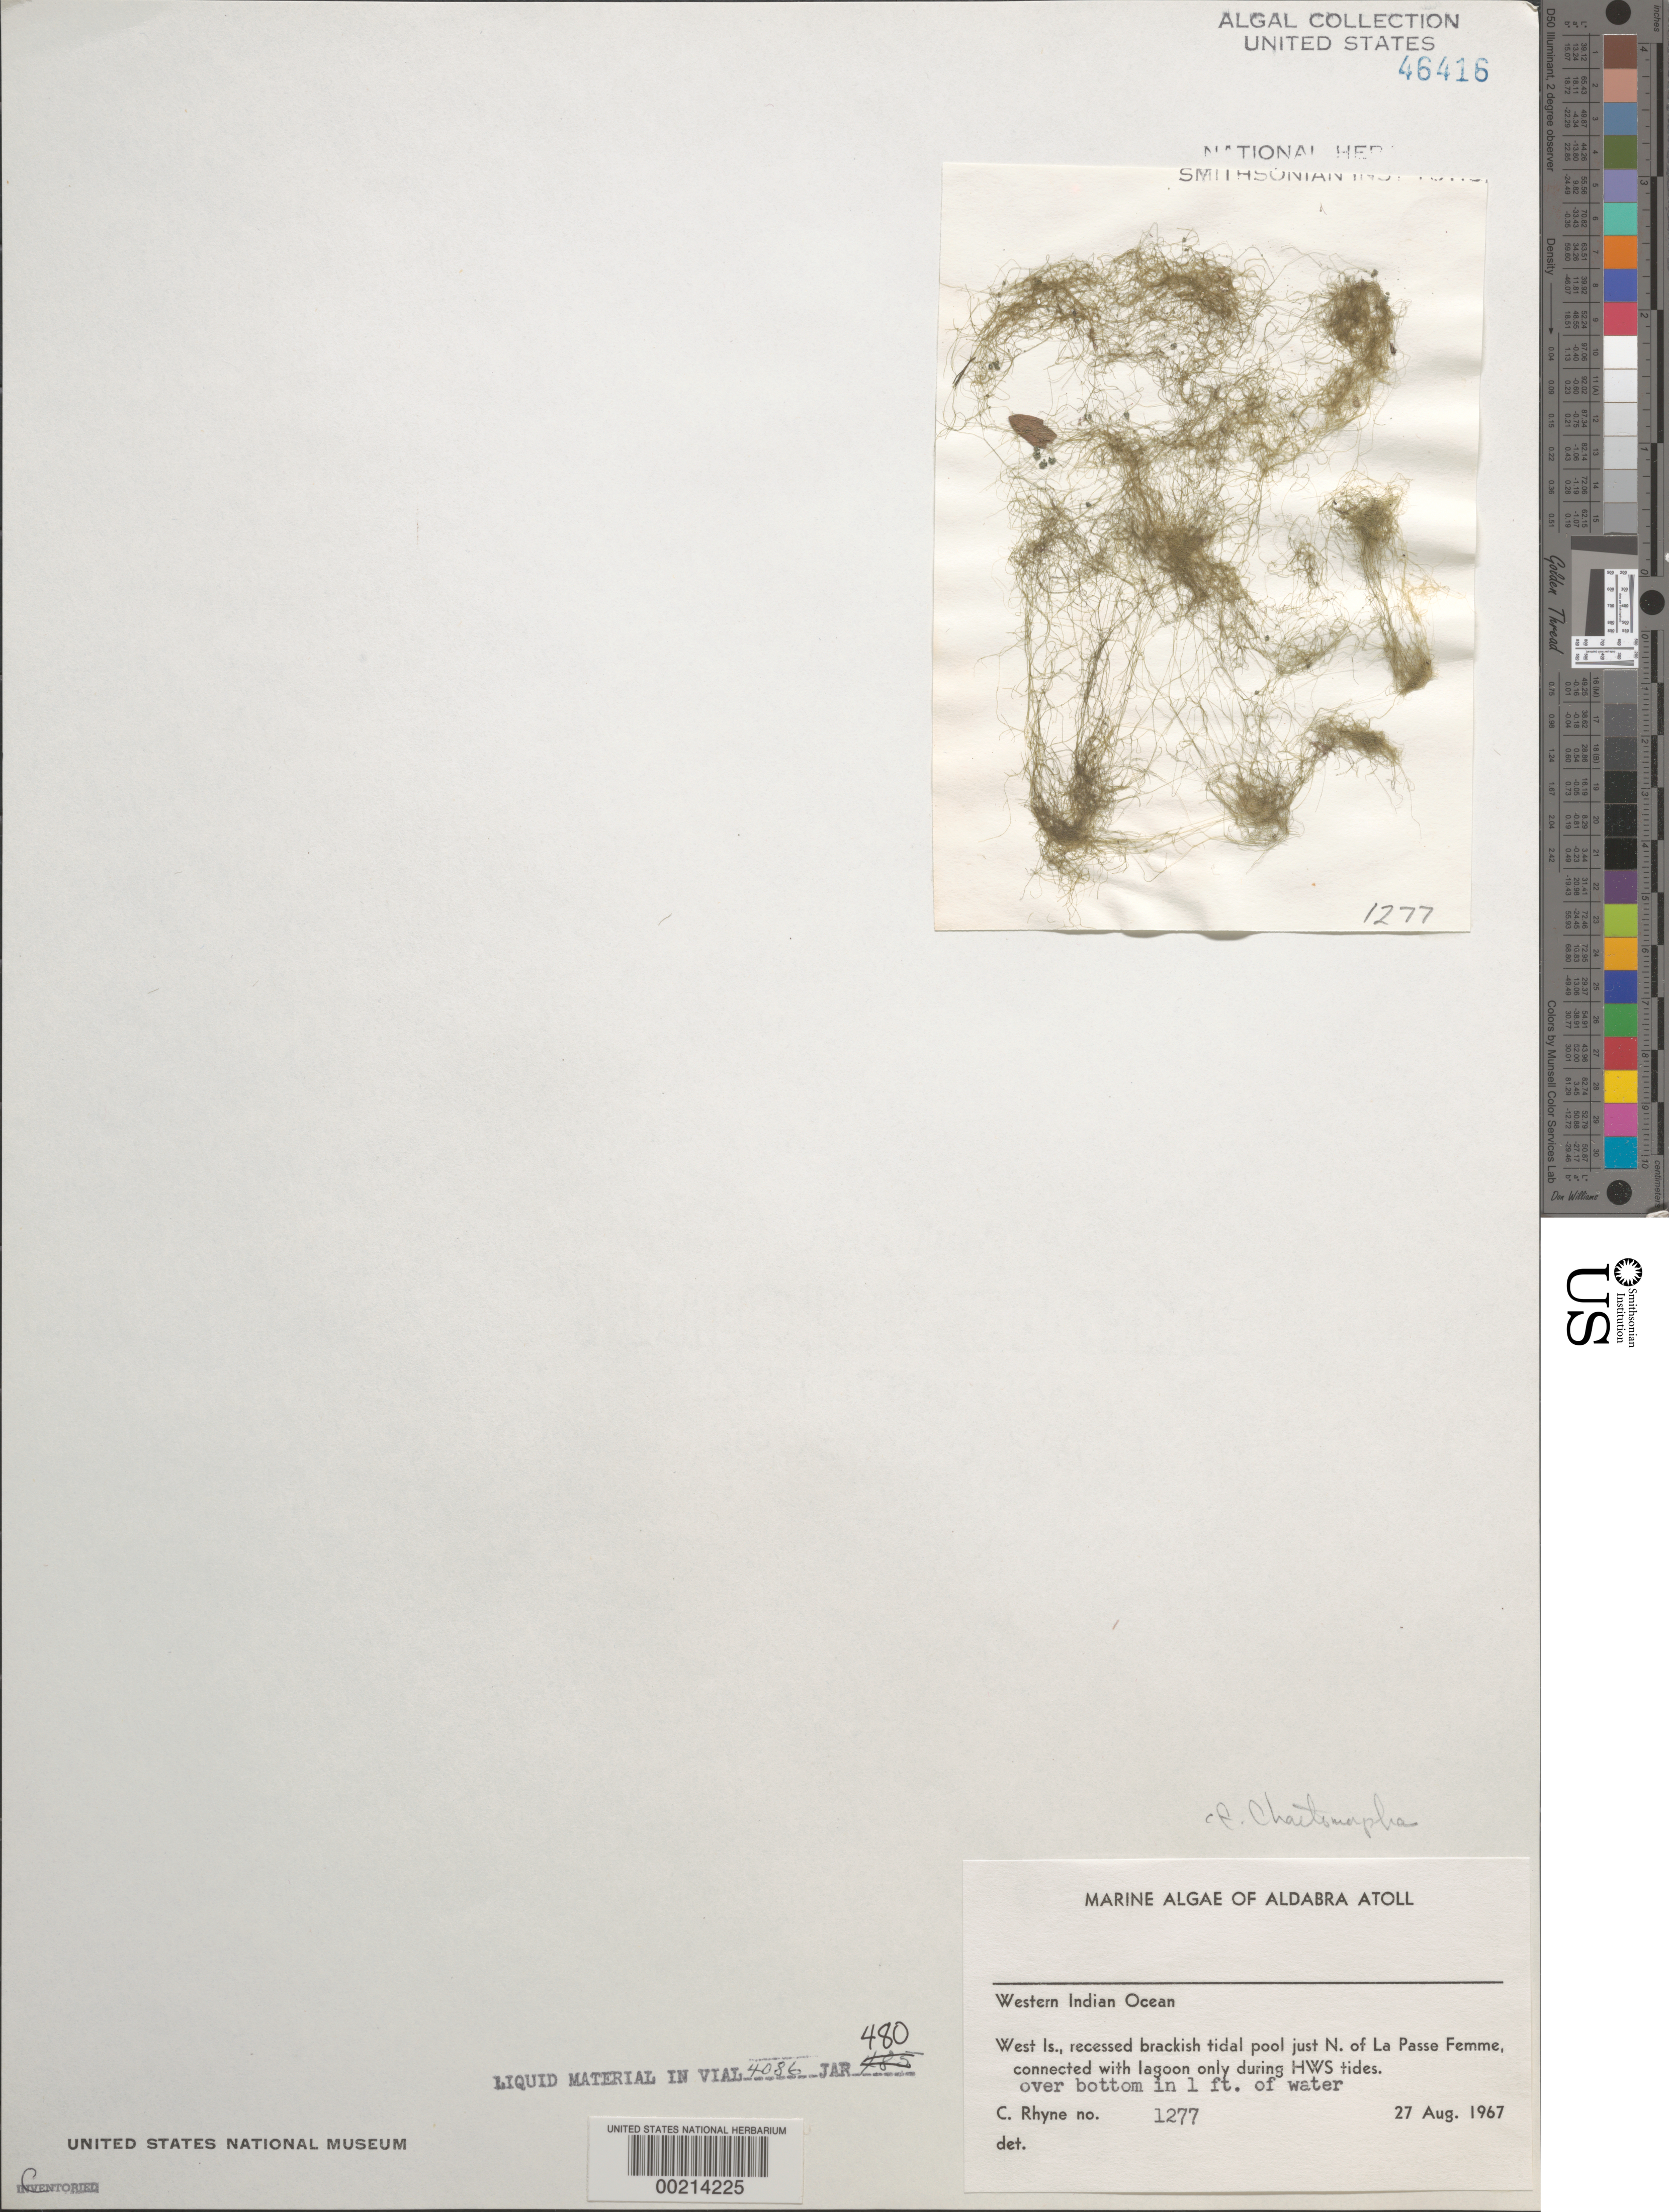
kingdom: Plantae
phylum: Chlorophyta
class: Ulvophyceae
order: Cladophorales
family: Cladophoraceae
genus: Chaetomorpha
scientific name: Chaetomorpha sp.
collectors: C. Rhyne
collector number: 1277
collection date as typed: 27 Aug 1967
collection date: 1967-08-27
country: Seychelles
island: Aldabra Atoll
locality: West Islet, Just north of La Passe Femme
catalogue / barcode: US 46416